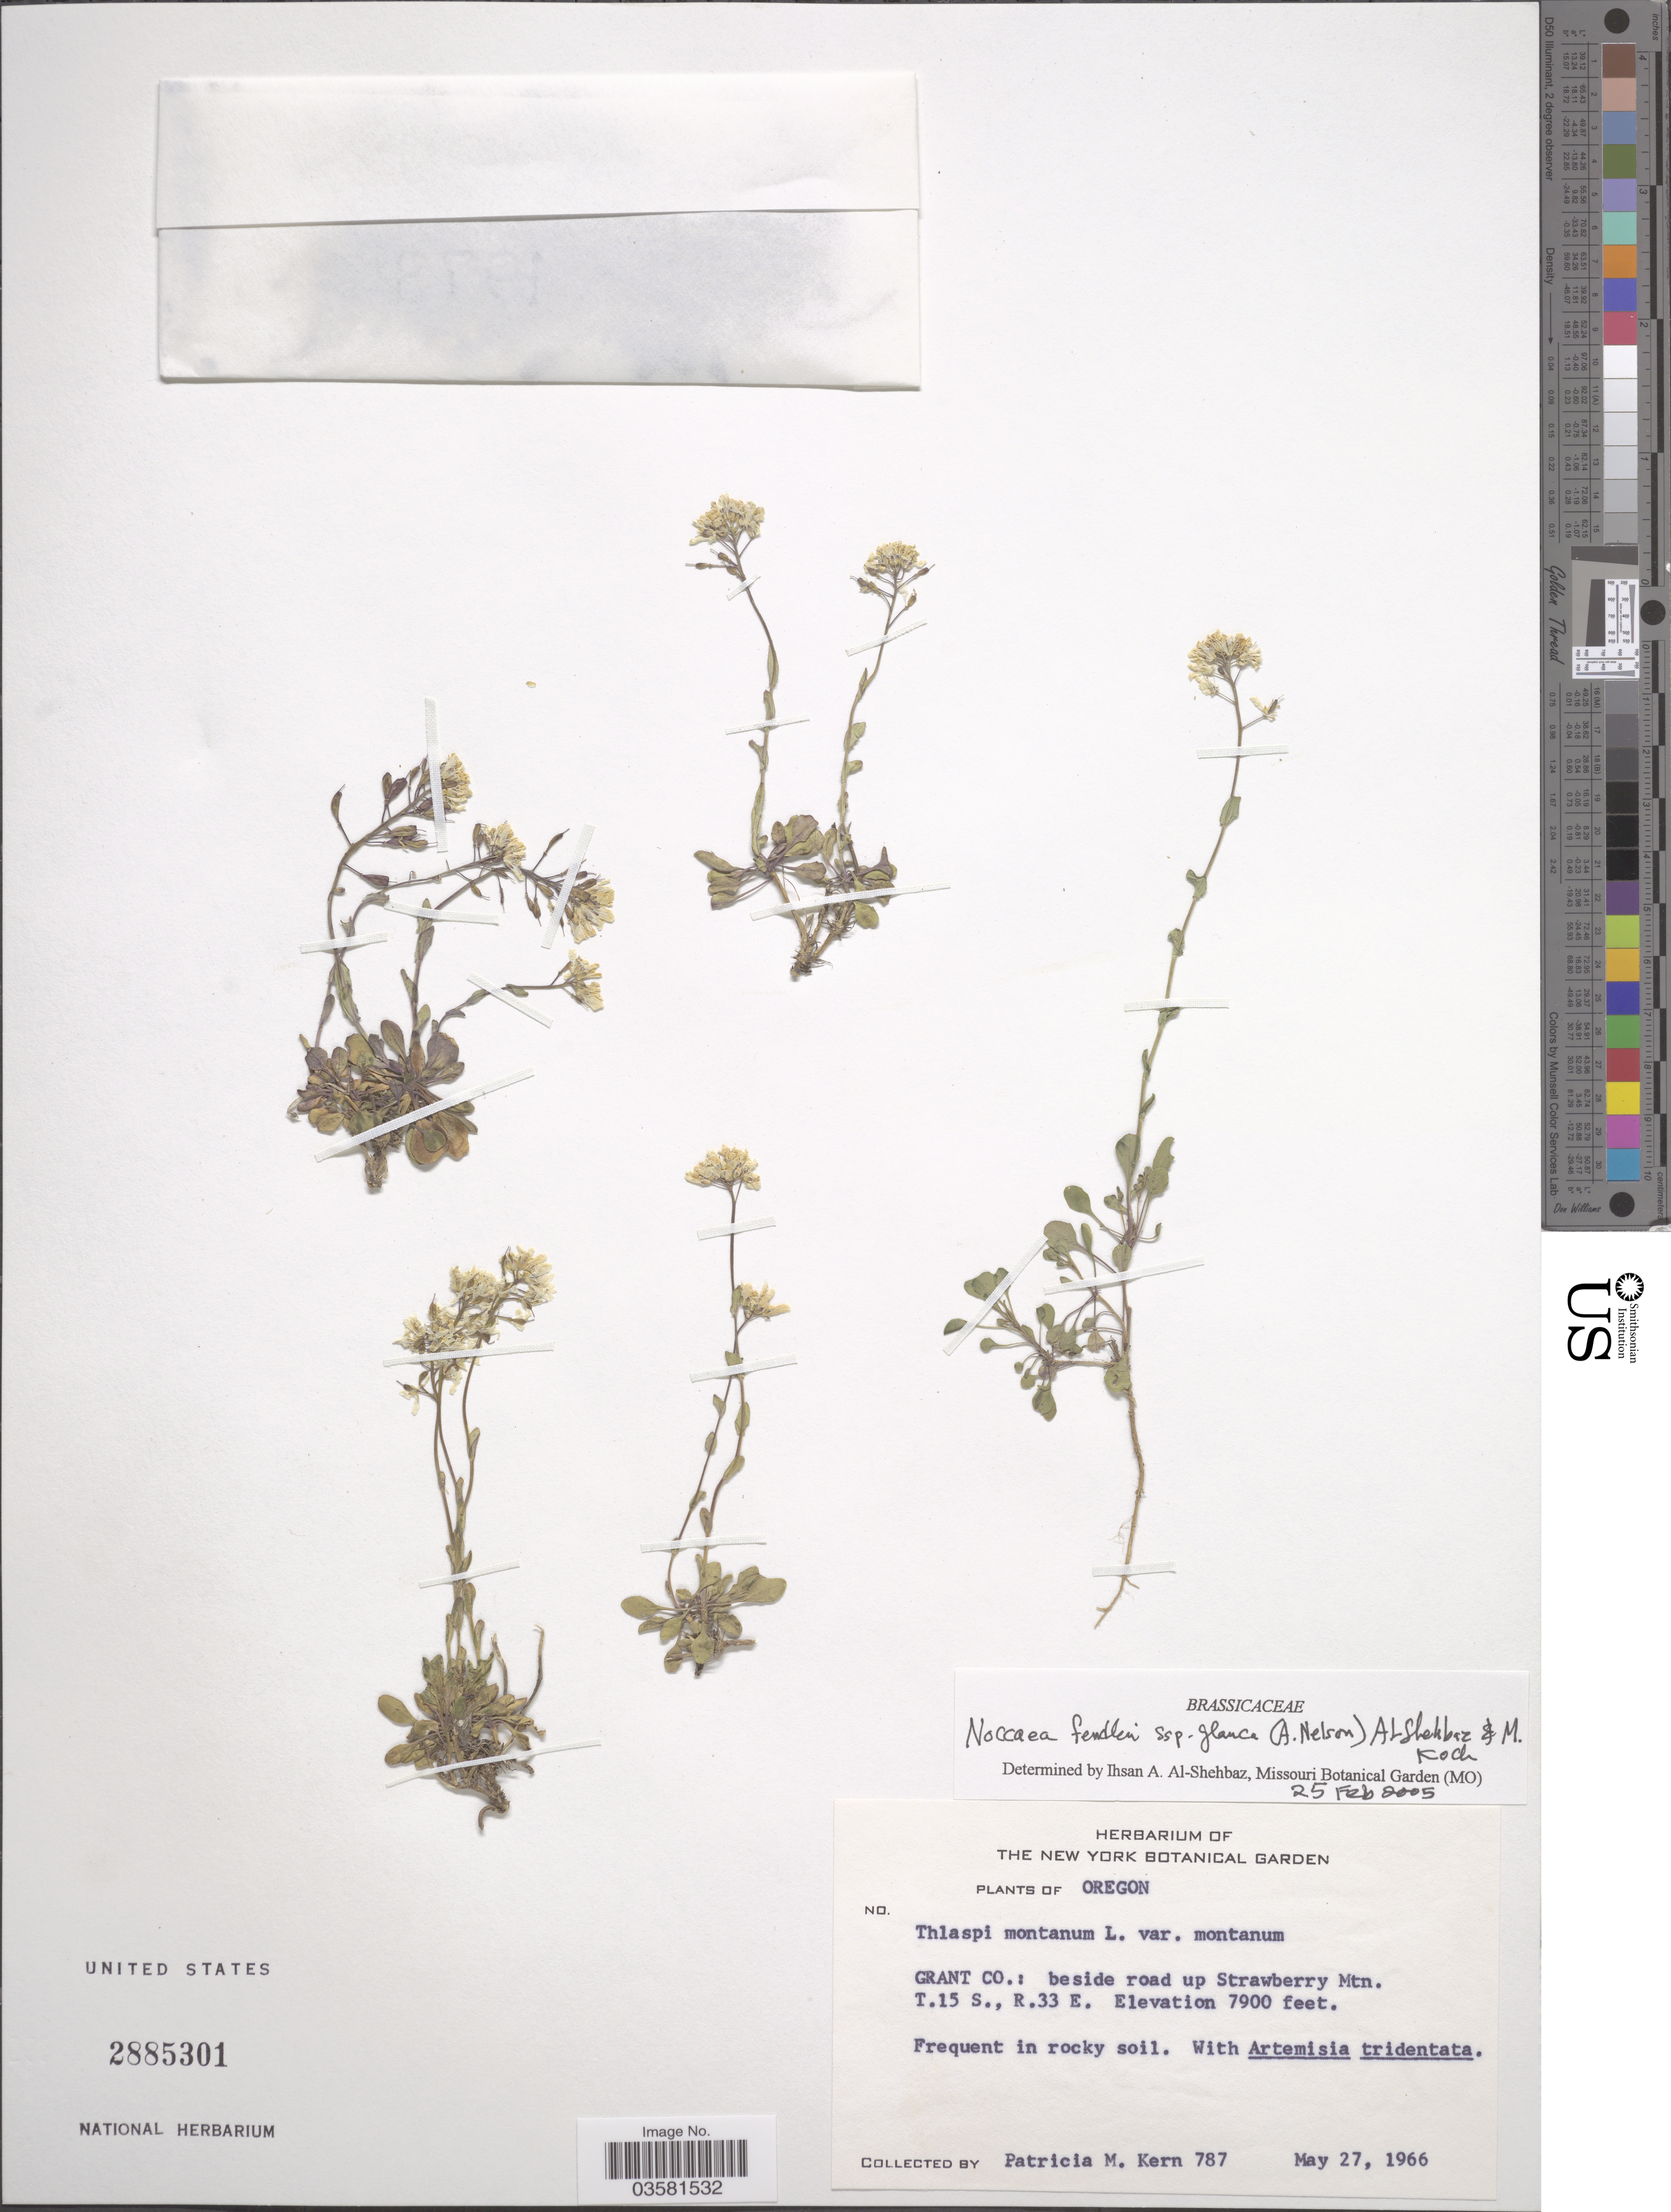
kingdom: Plantae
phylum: Tracheophyta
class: Magnoliopsida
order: Brassicales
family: Brassicaceae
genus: Thlaspi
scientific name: Thlaspi fendleri var. glaucum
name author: (A. Nelson) C.L. Hitchc.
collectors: P. M. Kern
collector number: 787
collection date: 1966-05-27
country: United States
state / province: Oregon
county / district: Grant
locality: Grant Co.: beside road up Strawberry Mtn. T. 15 S., R. 33 E.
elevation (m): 2408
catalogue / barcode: US 2885301